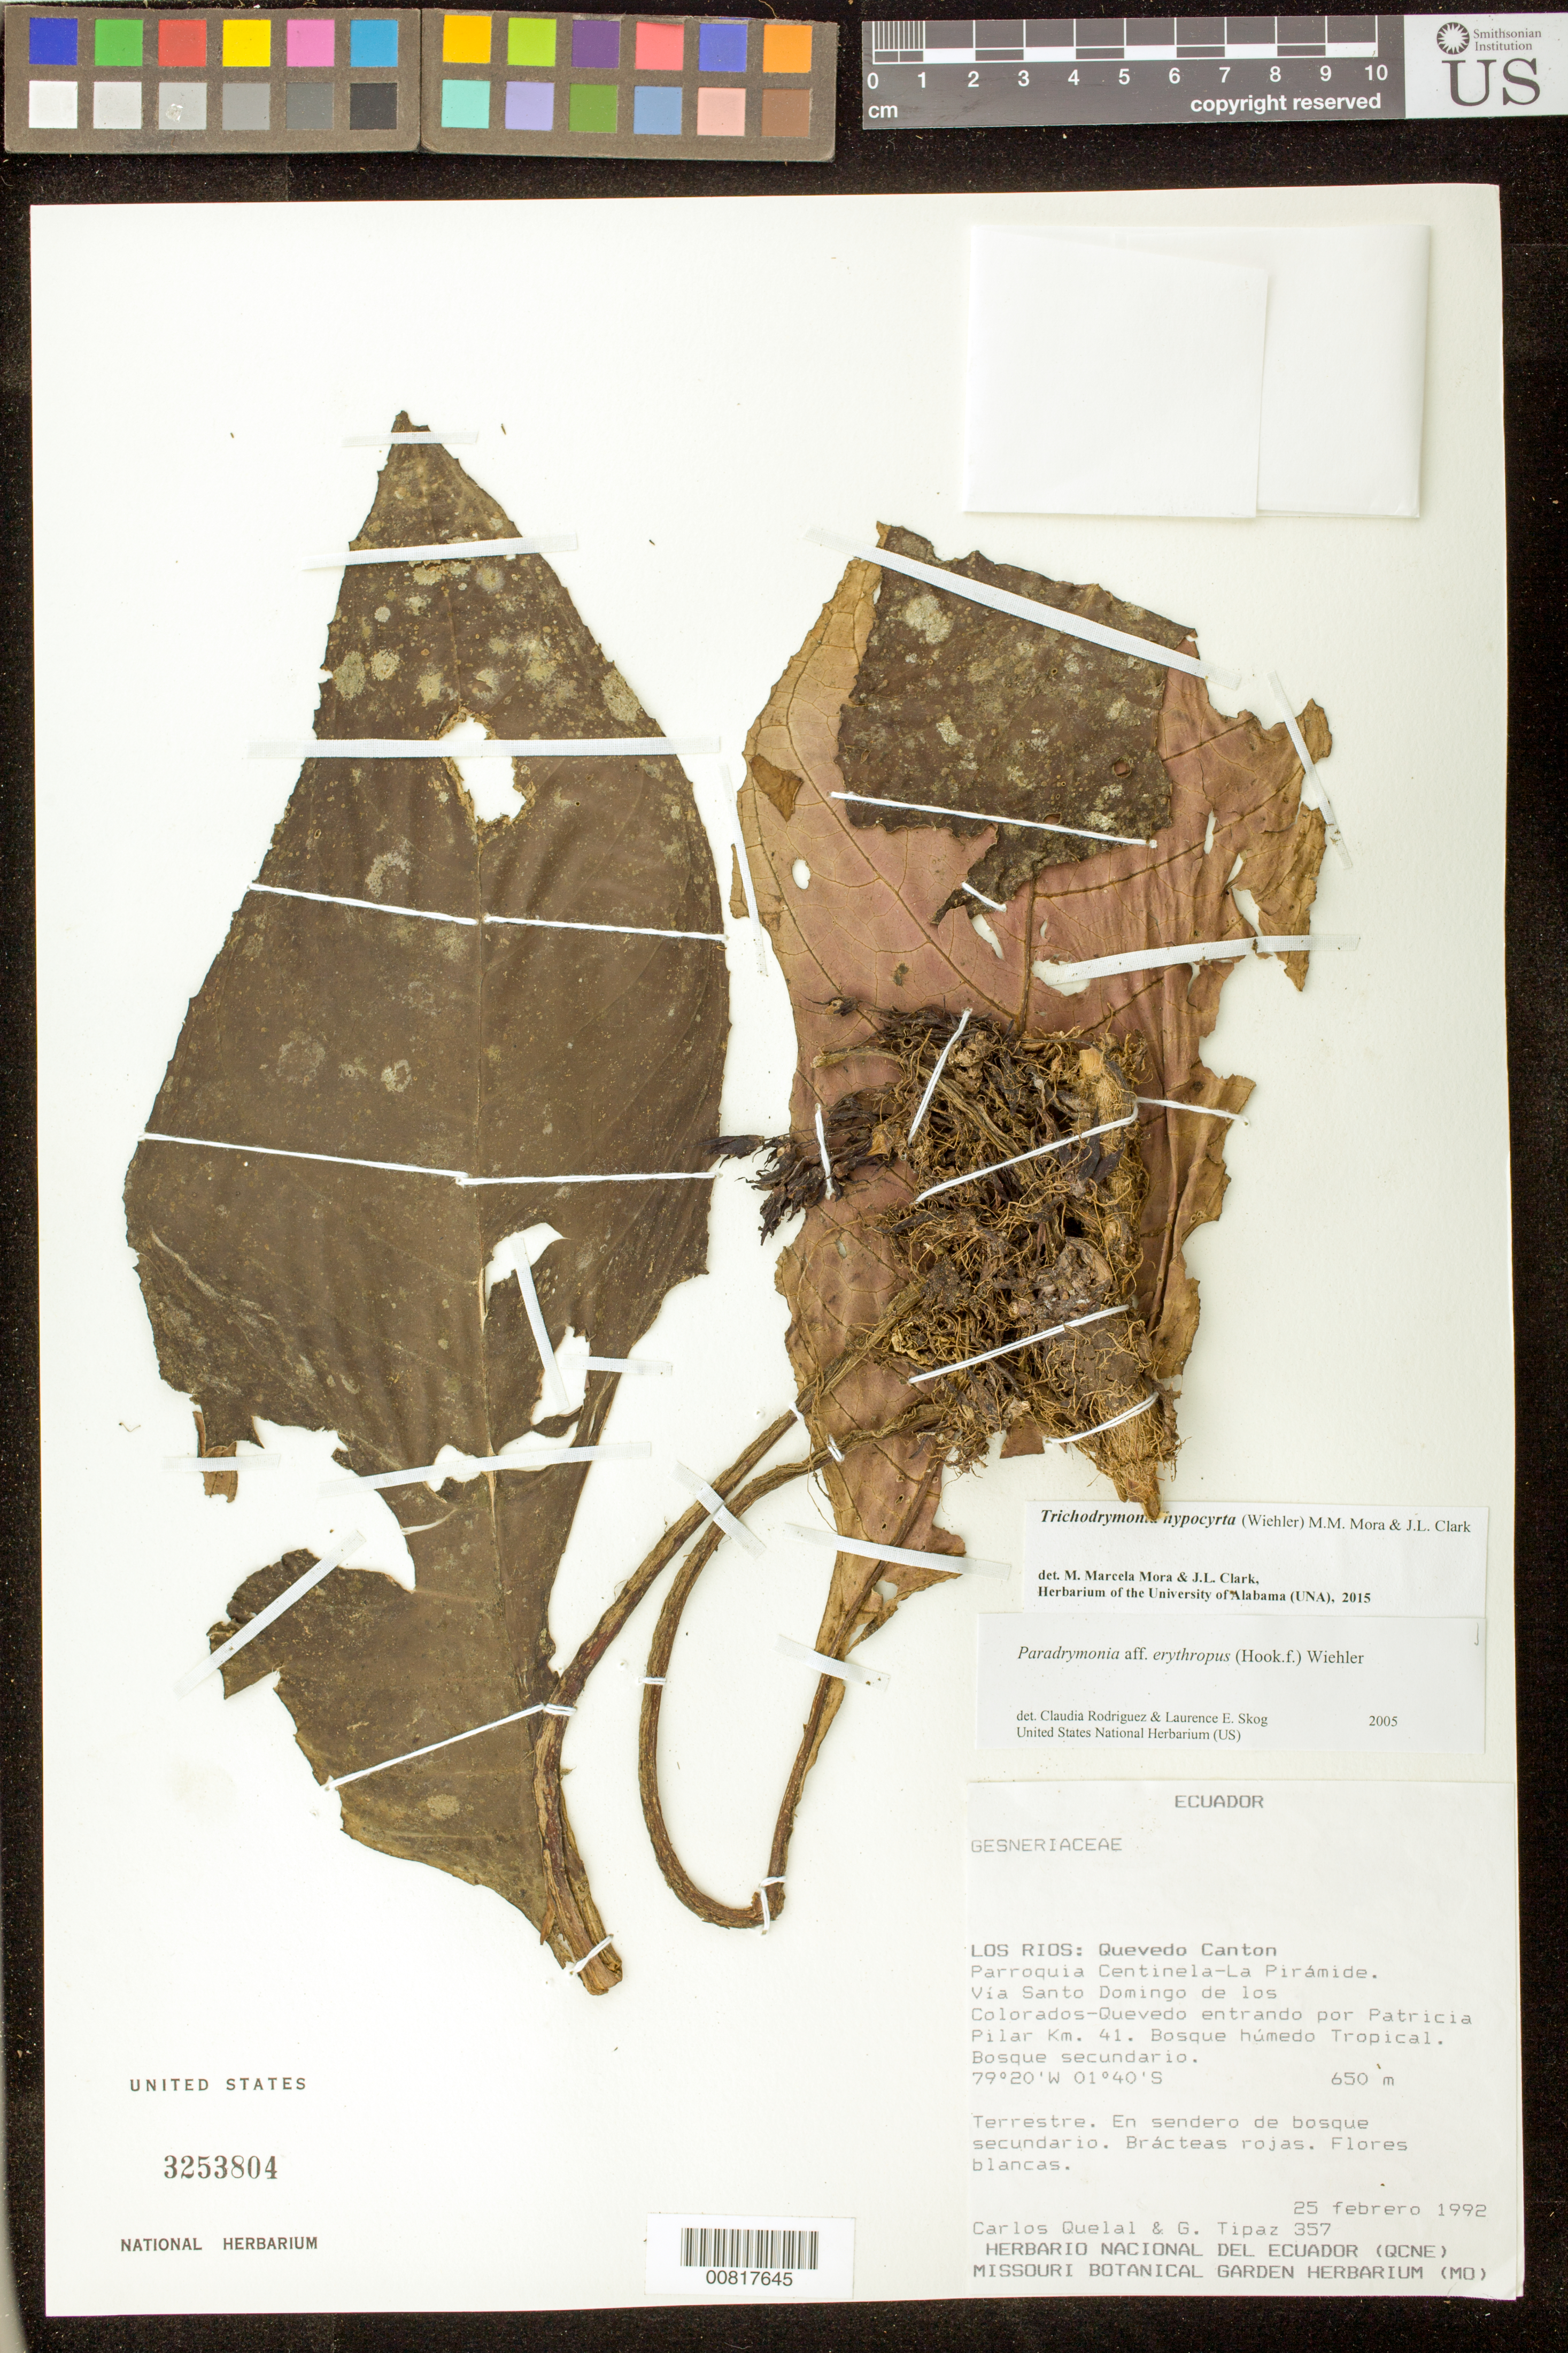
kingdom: Plantae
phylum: Tracheophyta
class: Magnoliopsida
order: Lamiales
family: Gesneriaceae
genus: Trichodrymonia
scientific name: Trichodrymonia hypocyrta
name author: (Wiehler) M.M. Mora & J.L. Clark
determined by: Mora, M. M.; Clark, J. L.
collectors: C. Quelal & G. Tipaz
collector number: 357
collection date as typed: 25 Feb 1992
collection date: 1992-02-25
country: Ecuador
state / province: Los Ríos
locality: Quevedo Canton; Parroquia Centinela - La Pirámide; vía Santo Domingo de los Colorados - Quevedo entrando por Patricia Pilar km 41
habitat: Bosque húmedo tropical; bosque secundario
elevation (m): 650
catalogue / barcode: US 3253804